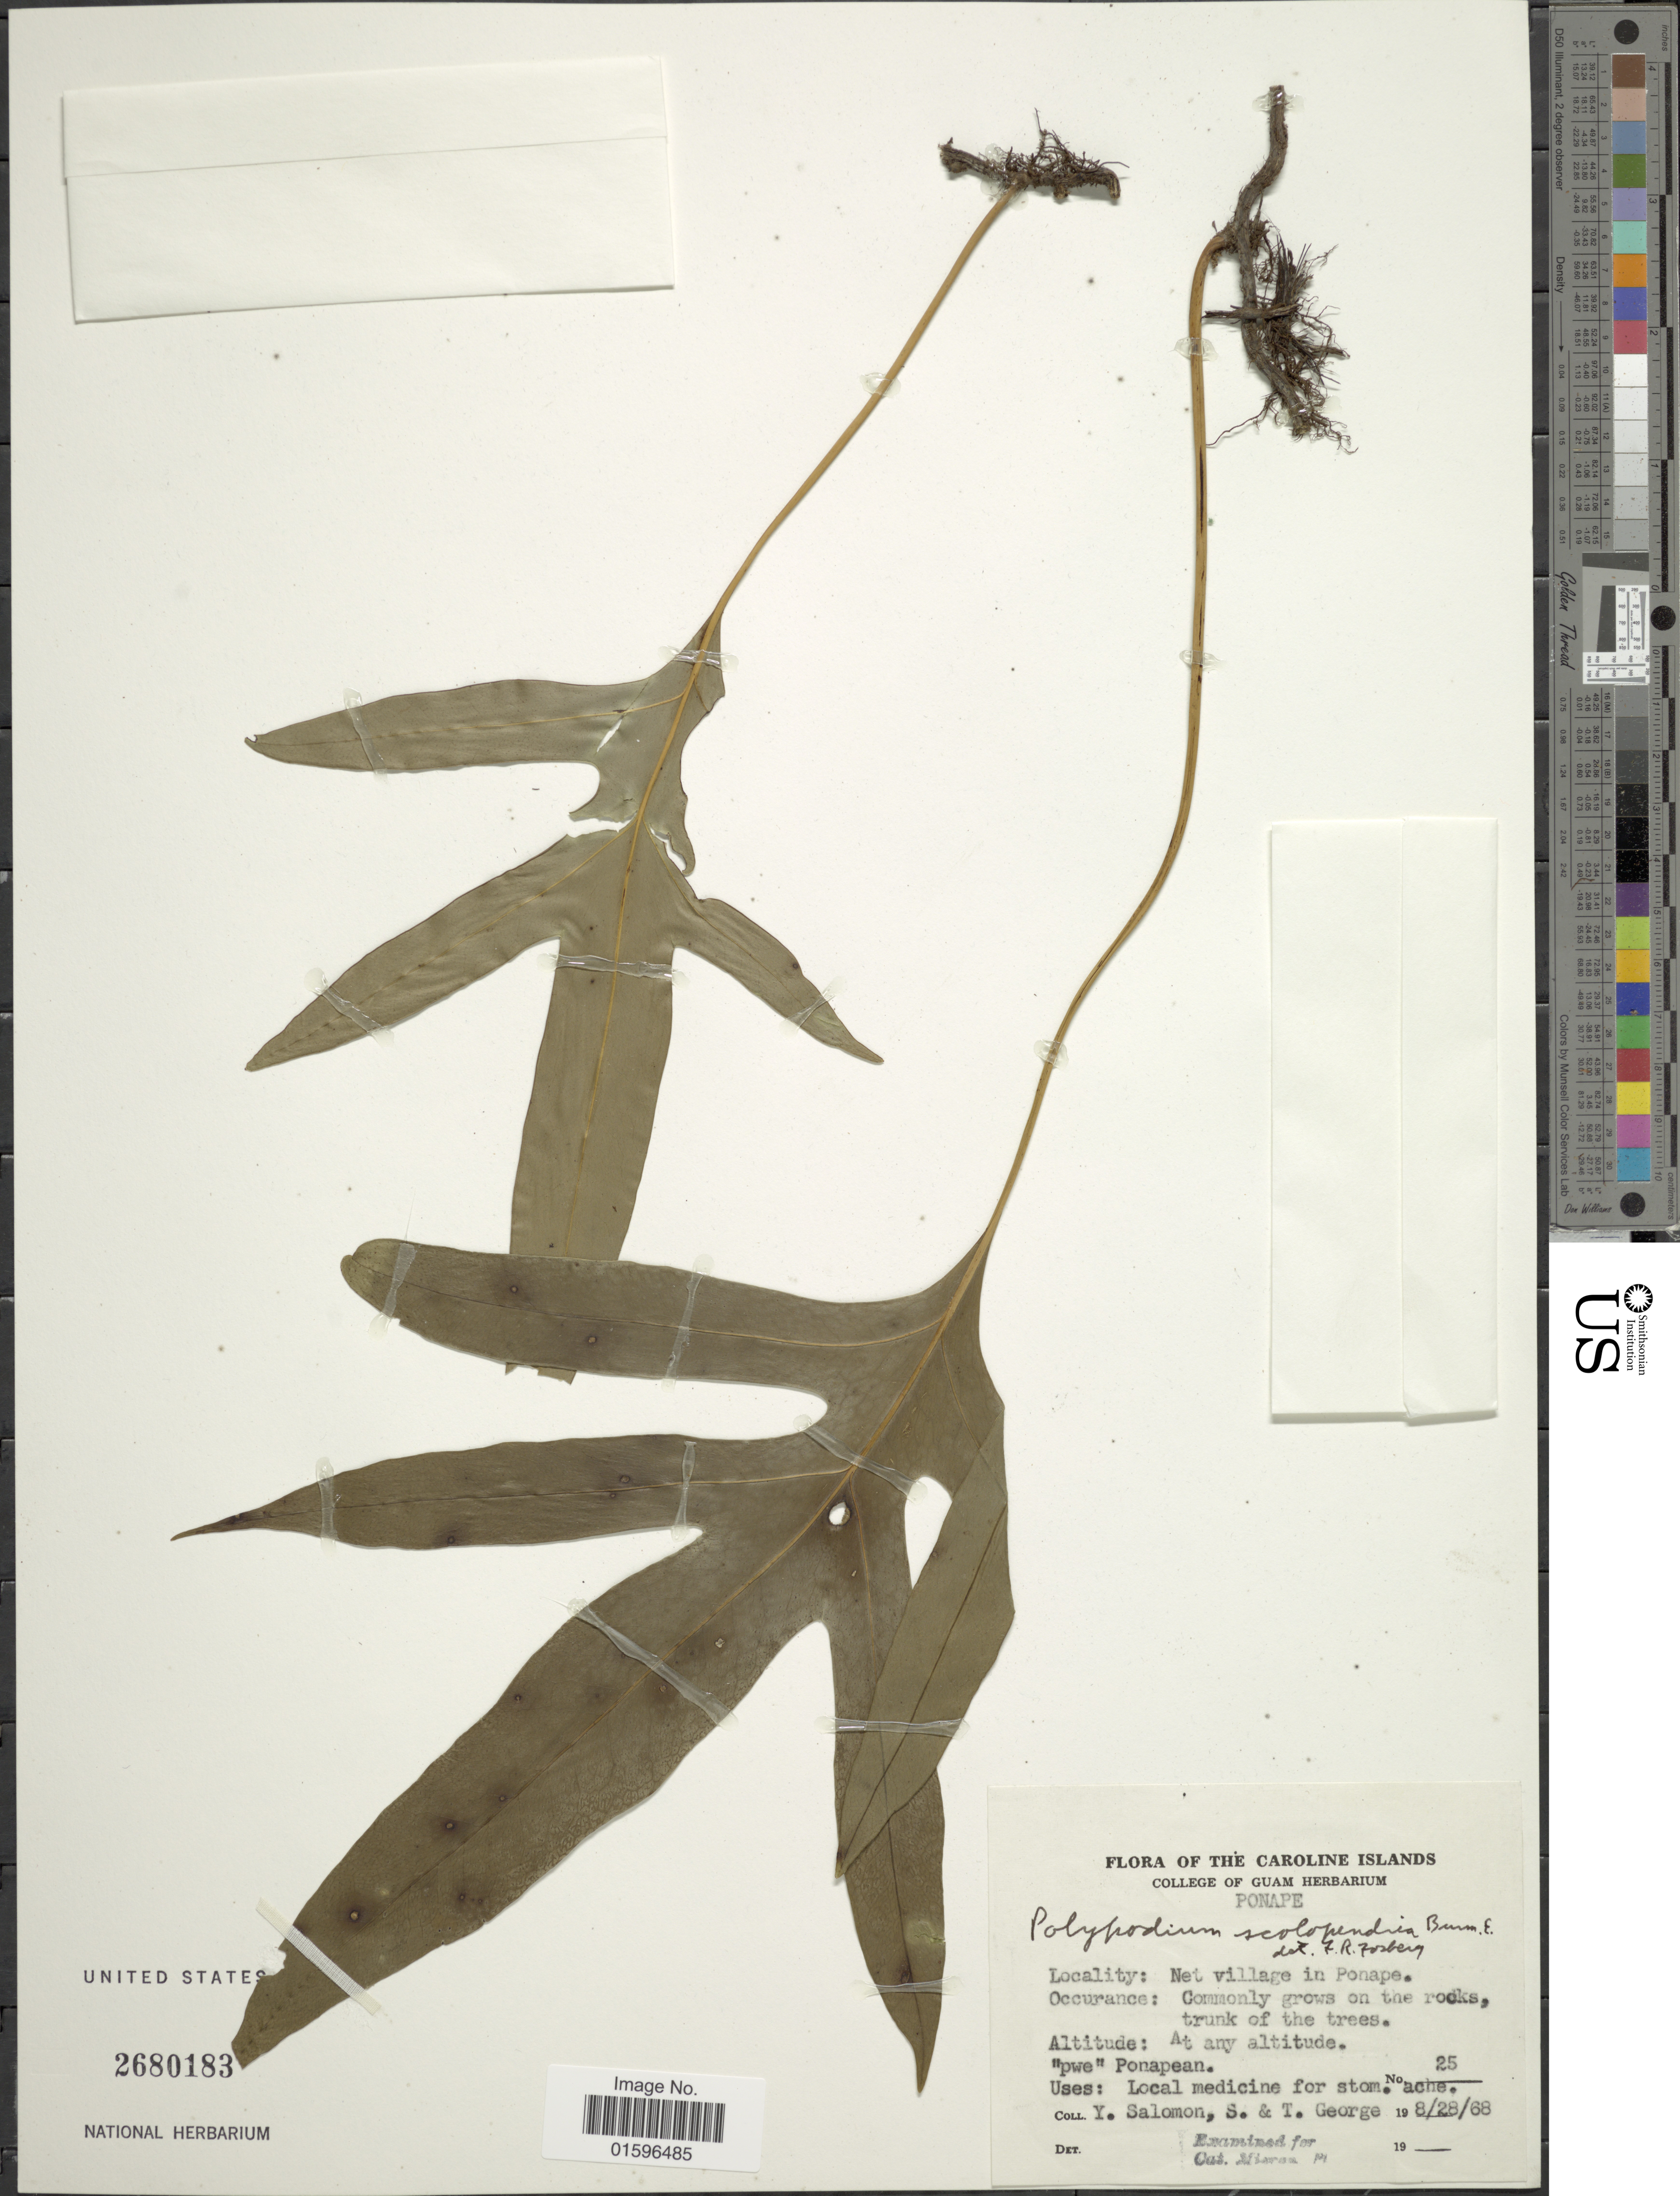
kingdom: Plantae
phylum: Tracheophyta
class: Polypodiopsida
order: Polypodiales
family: Polypodiaceae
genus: Polypodium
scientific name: Polypodium scolopendria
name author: Burm. f.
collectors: Y. Salomon, S. George & T. George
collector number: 25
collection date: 1968-08-28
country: Micronesia, Federated States of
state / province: Pohnpei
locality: Csroline Islands, Ponape, Net village in Ponape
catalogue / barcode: US 2680183